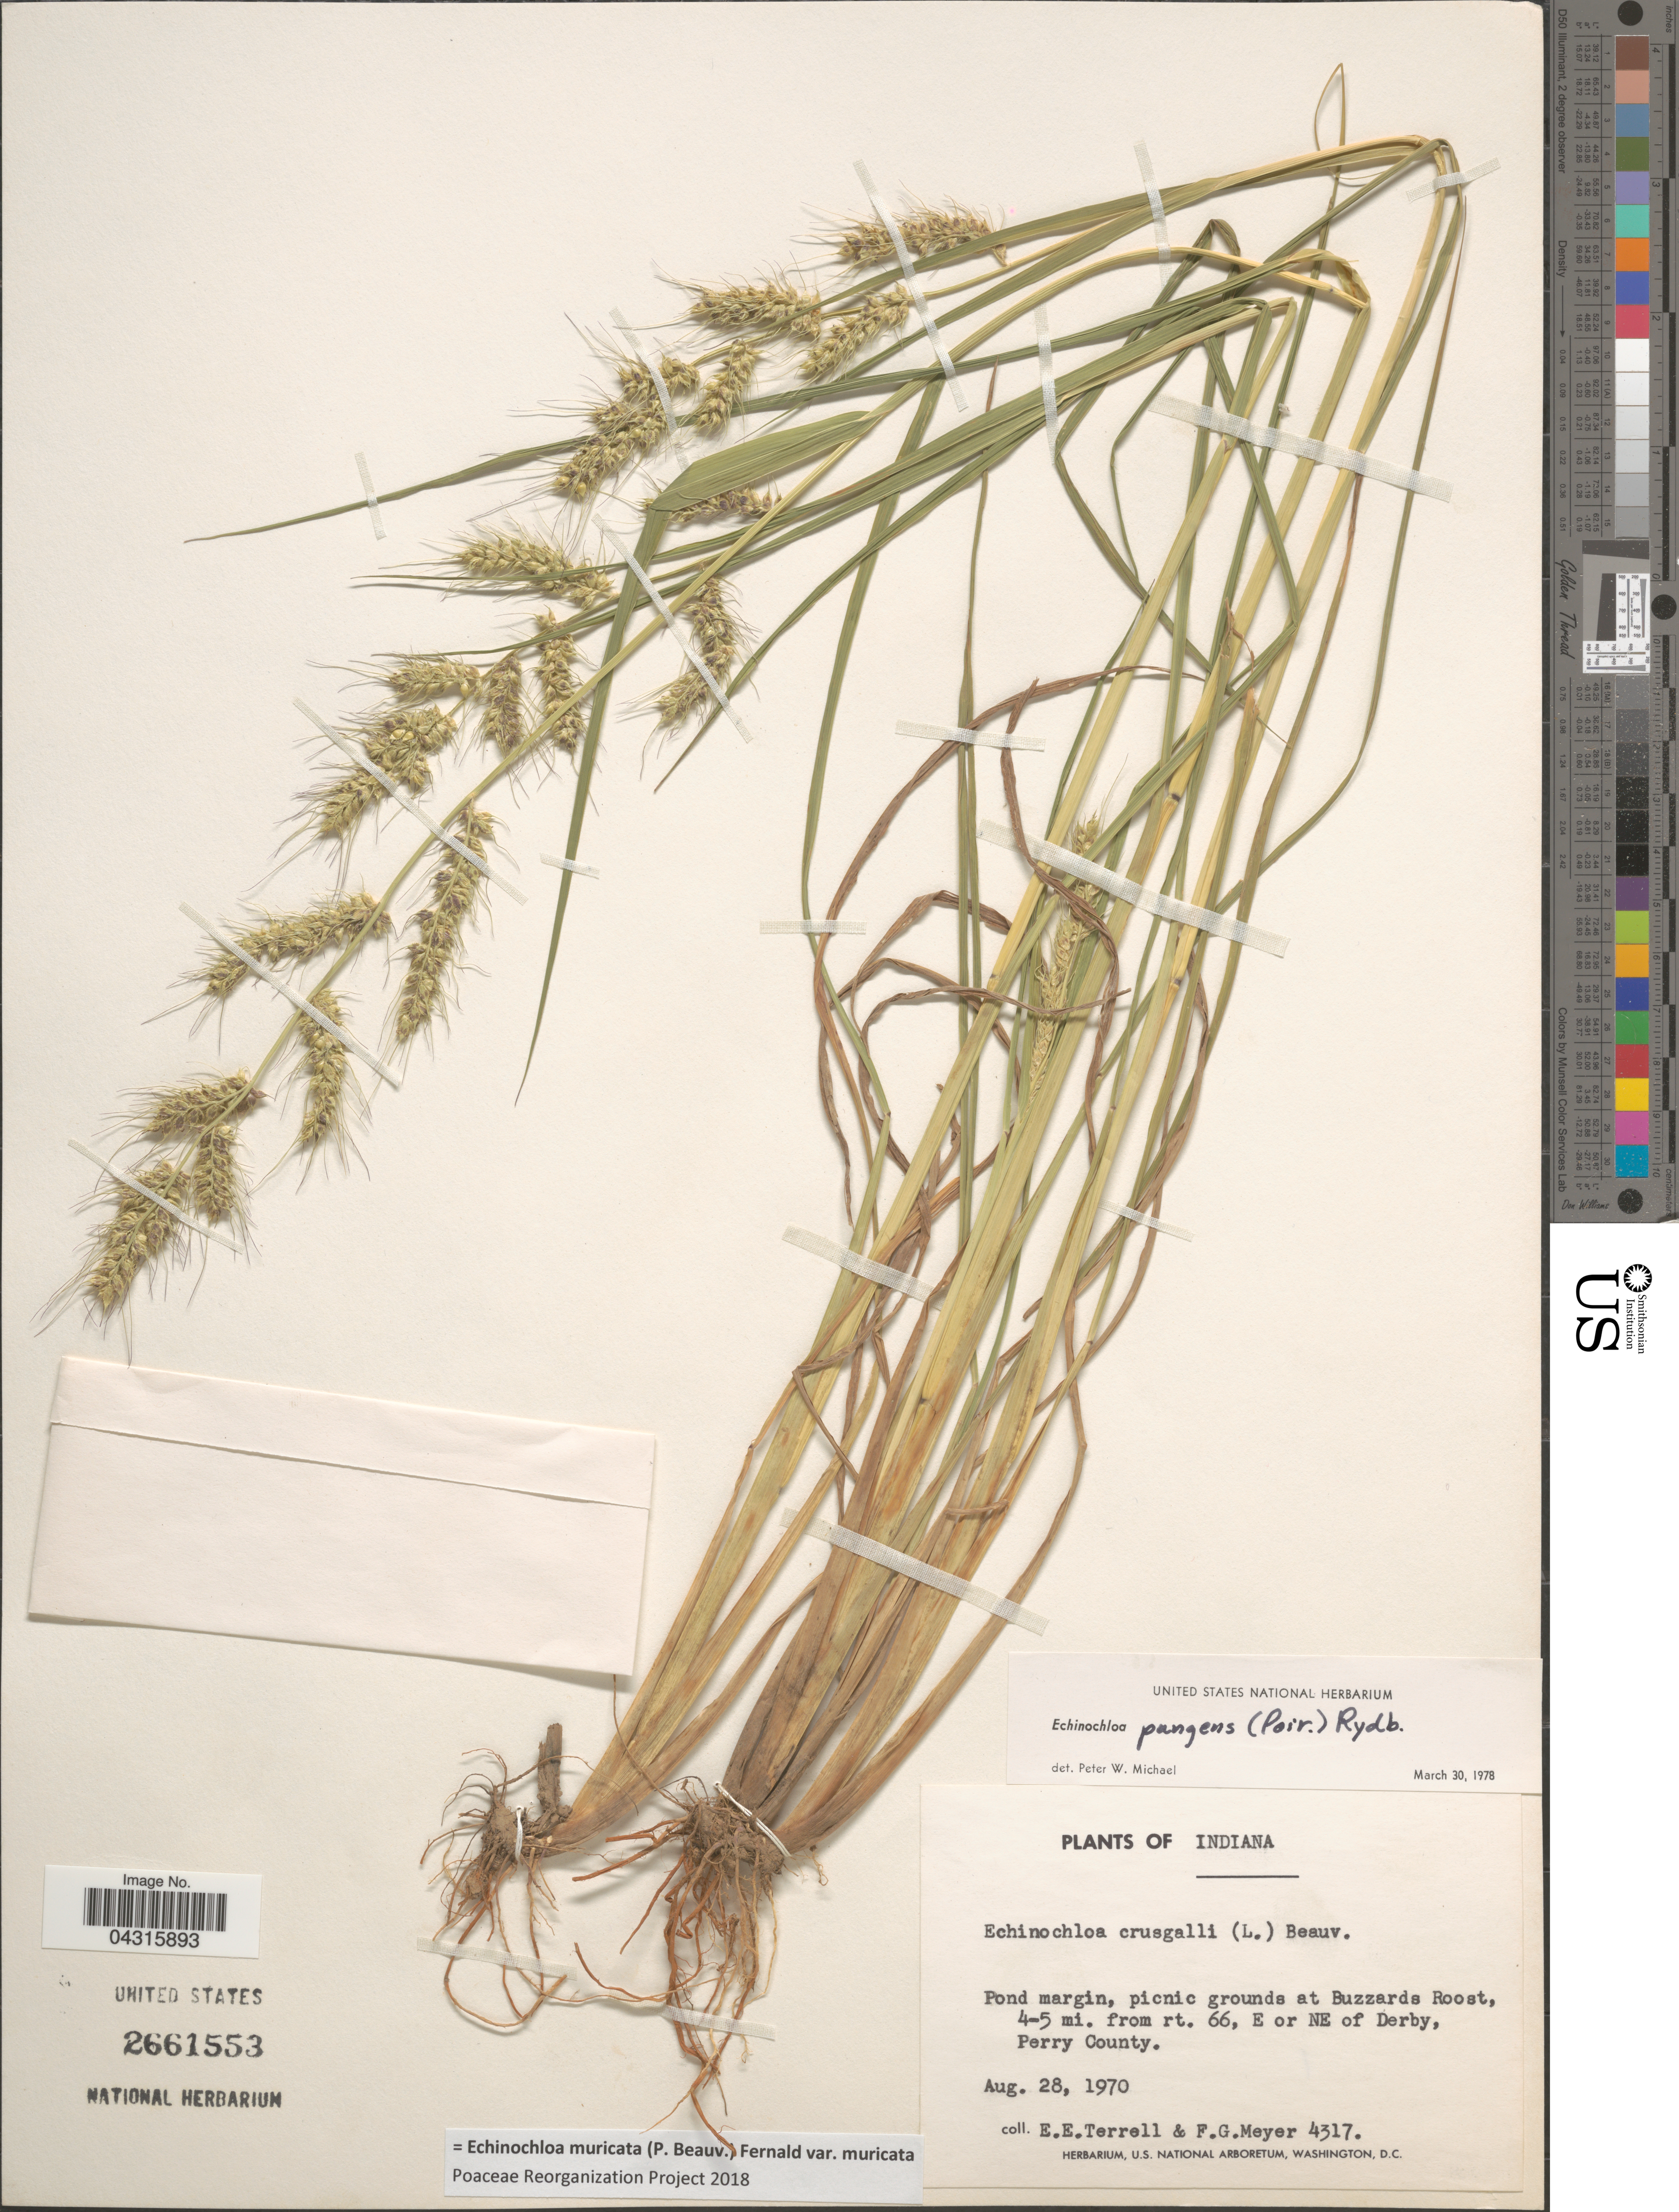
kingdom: Plantae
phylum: Tracheophyta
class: Liliopsida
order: Poales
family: Poaceae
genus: Echinochloa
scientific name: Echinochloa muricata var. muricata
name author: (P. Beauv.) Fernald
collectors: E. E. Terrell & F. G. Meyer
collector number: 4317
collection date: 1970-08-28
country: United States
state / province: Indiana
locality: Pond margin, picnic grounds at Buzzards Roost, 4-5 mi. from rt. 66, E or NE of Derby, Perry County.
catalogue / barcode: US 2661553